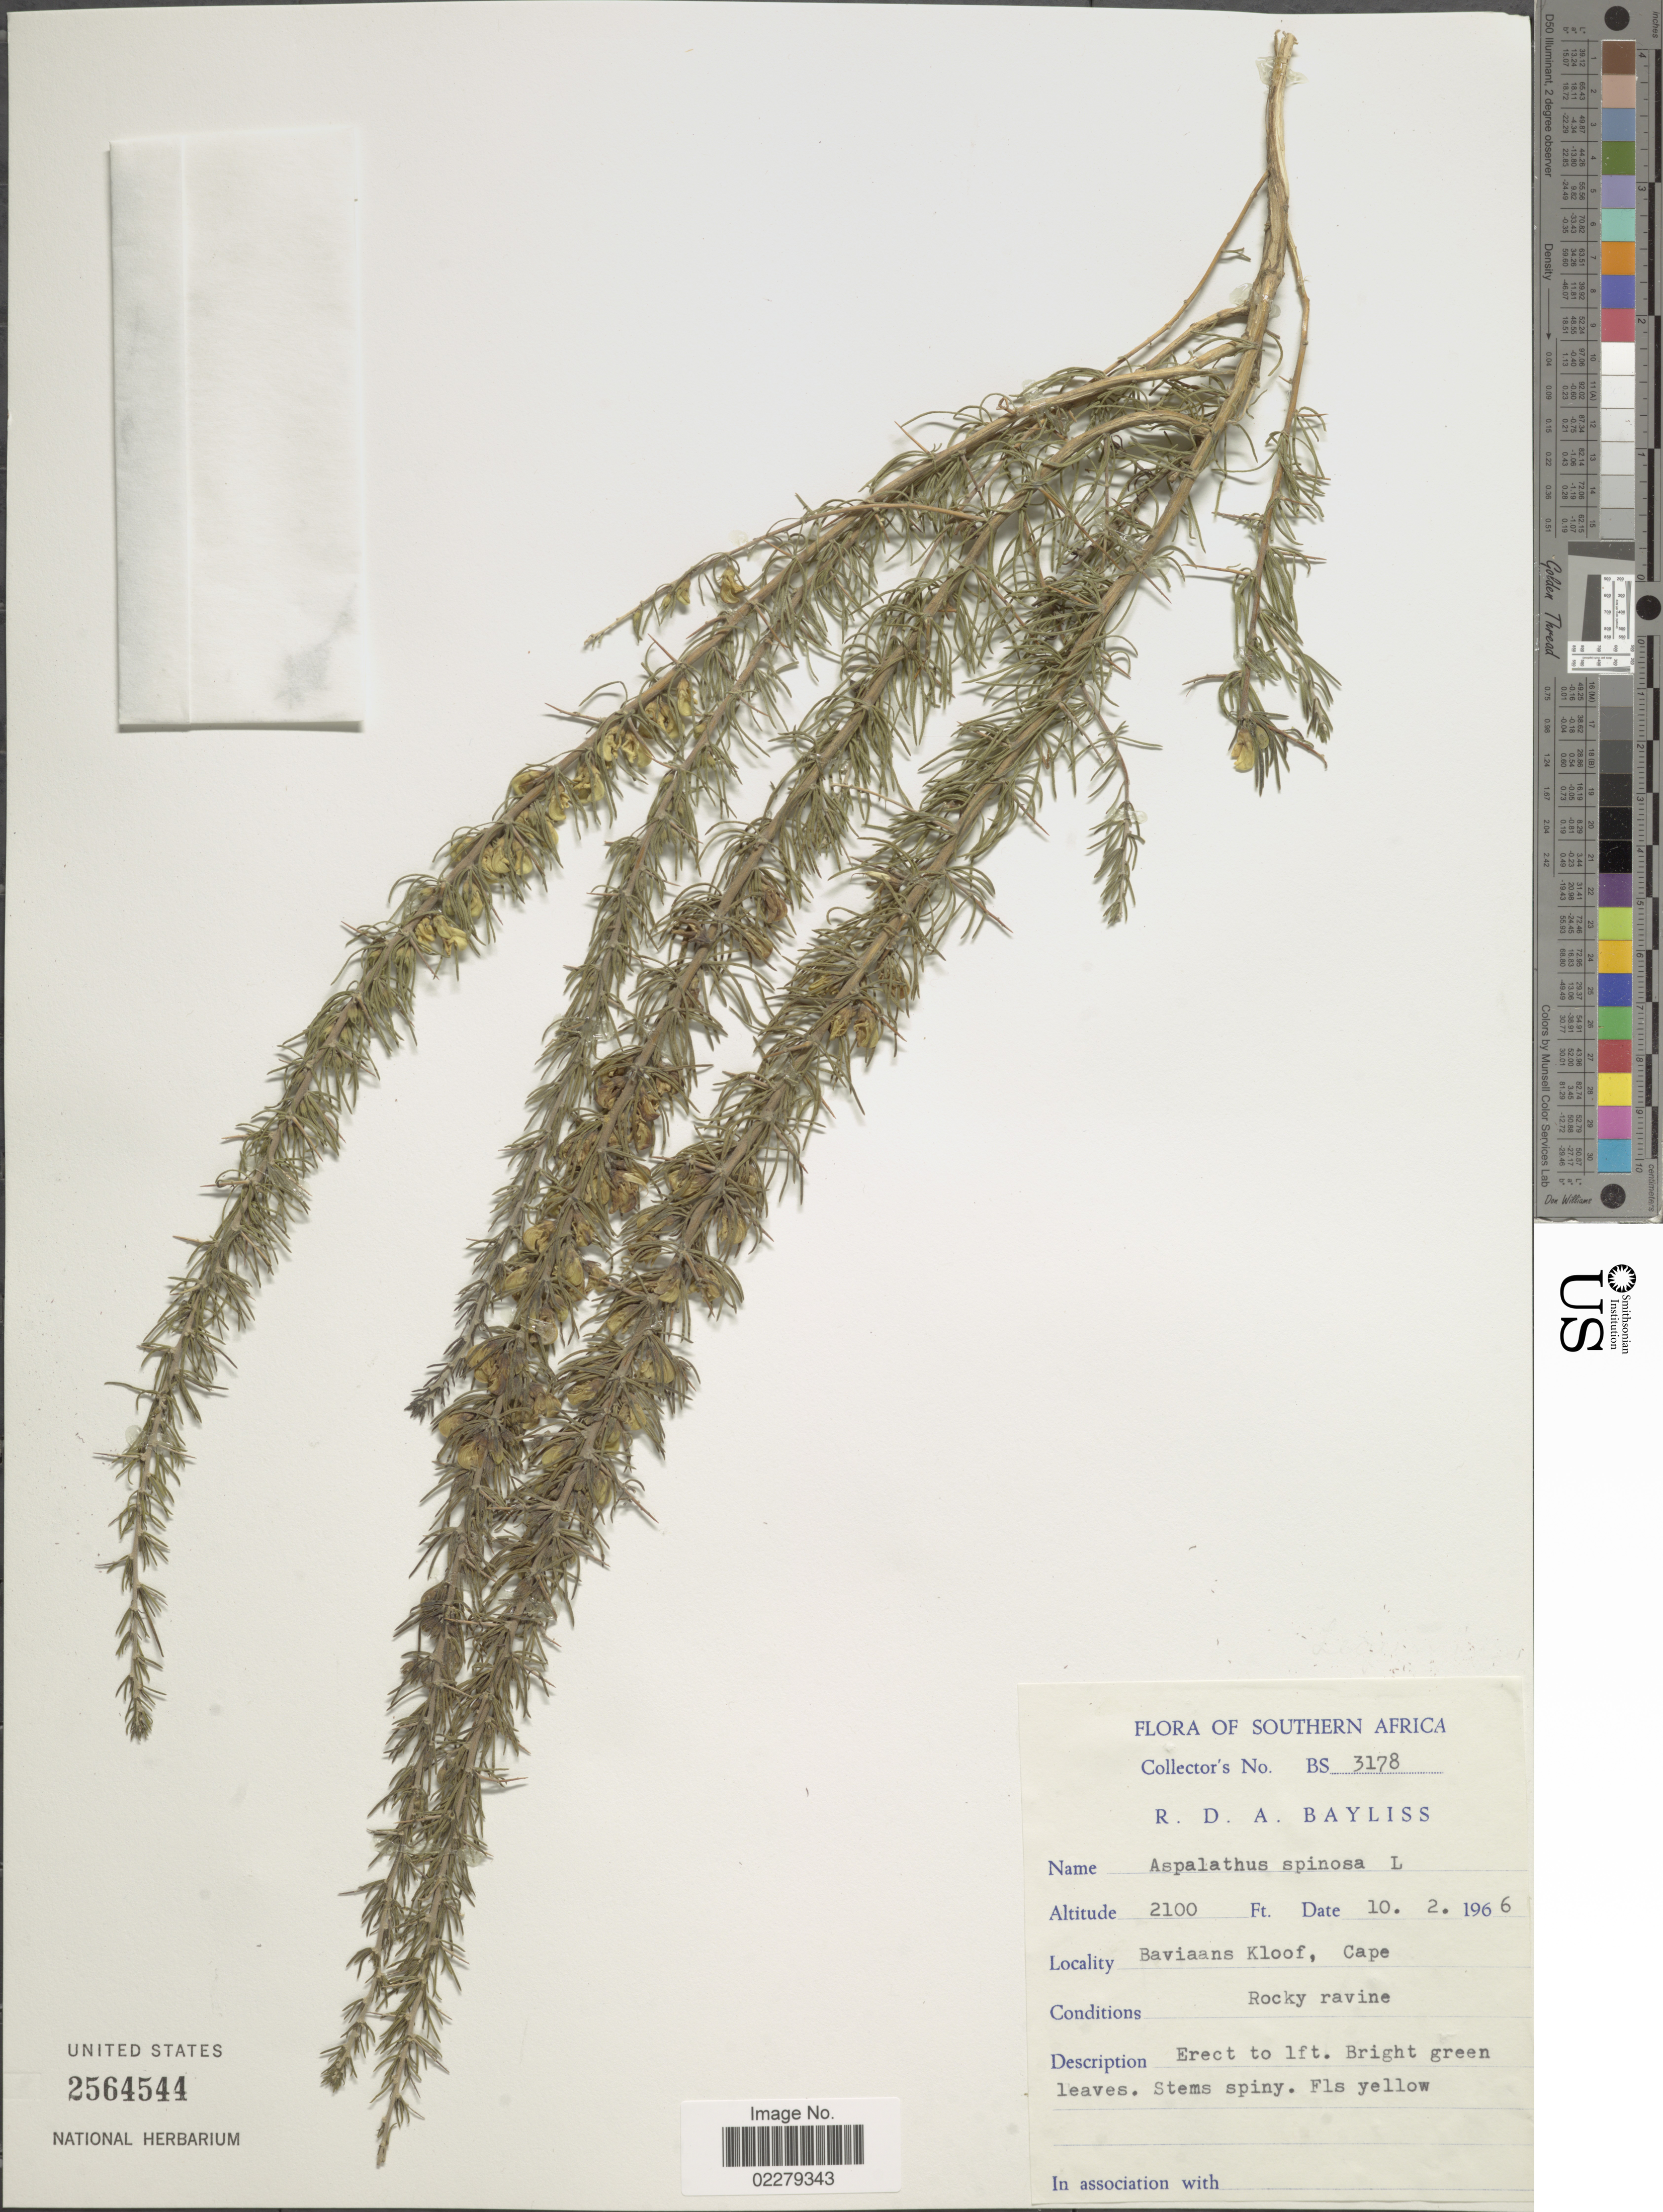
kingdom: Plantae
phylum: Tracheophyta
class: Magnoliopsida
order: Fabales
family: Fabaceae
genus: Aspalathus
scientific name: Aspalathus spinosa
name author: L.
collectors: R. Bayliss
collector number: BS3178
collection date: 1966-02-10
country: South Africa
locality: Southern Africa, Baviaans kloof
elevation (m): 640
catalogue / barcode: US 2564544